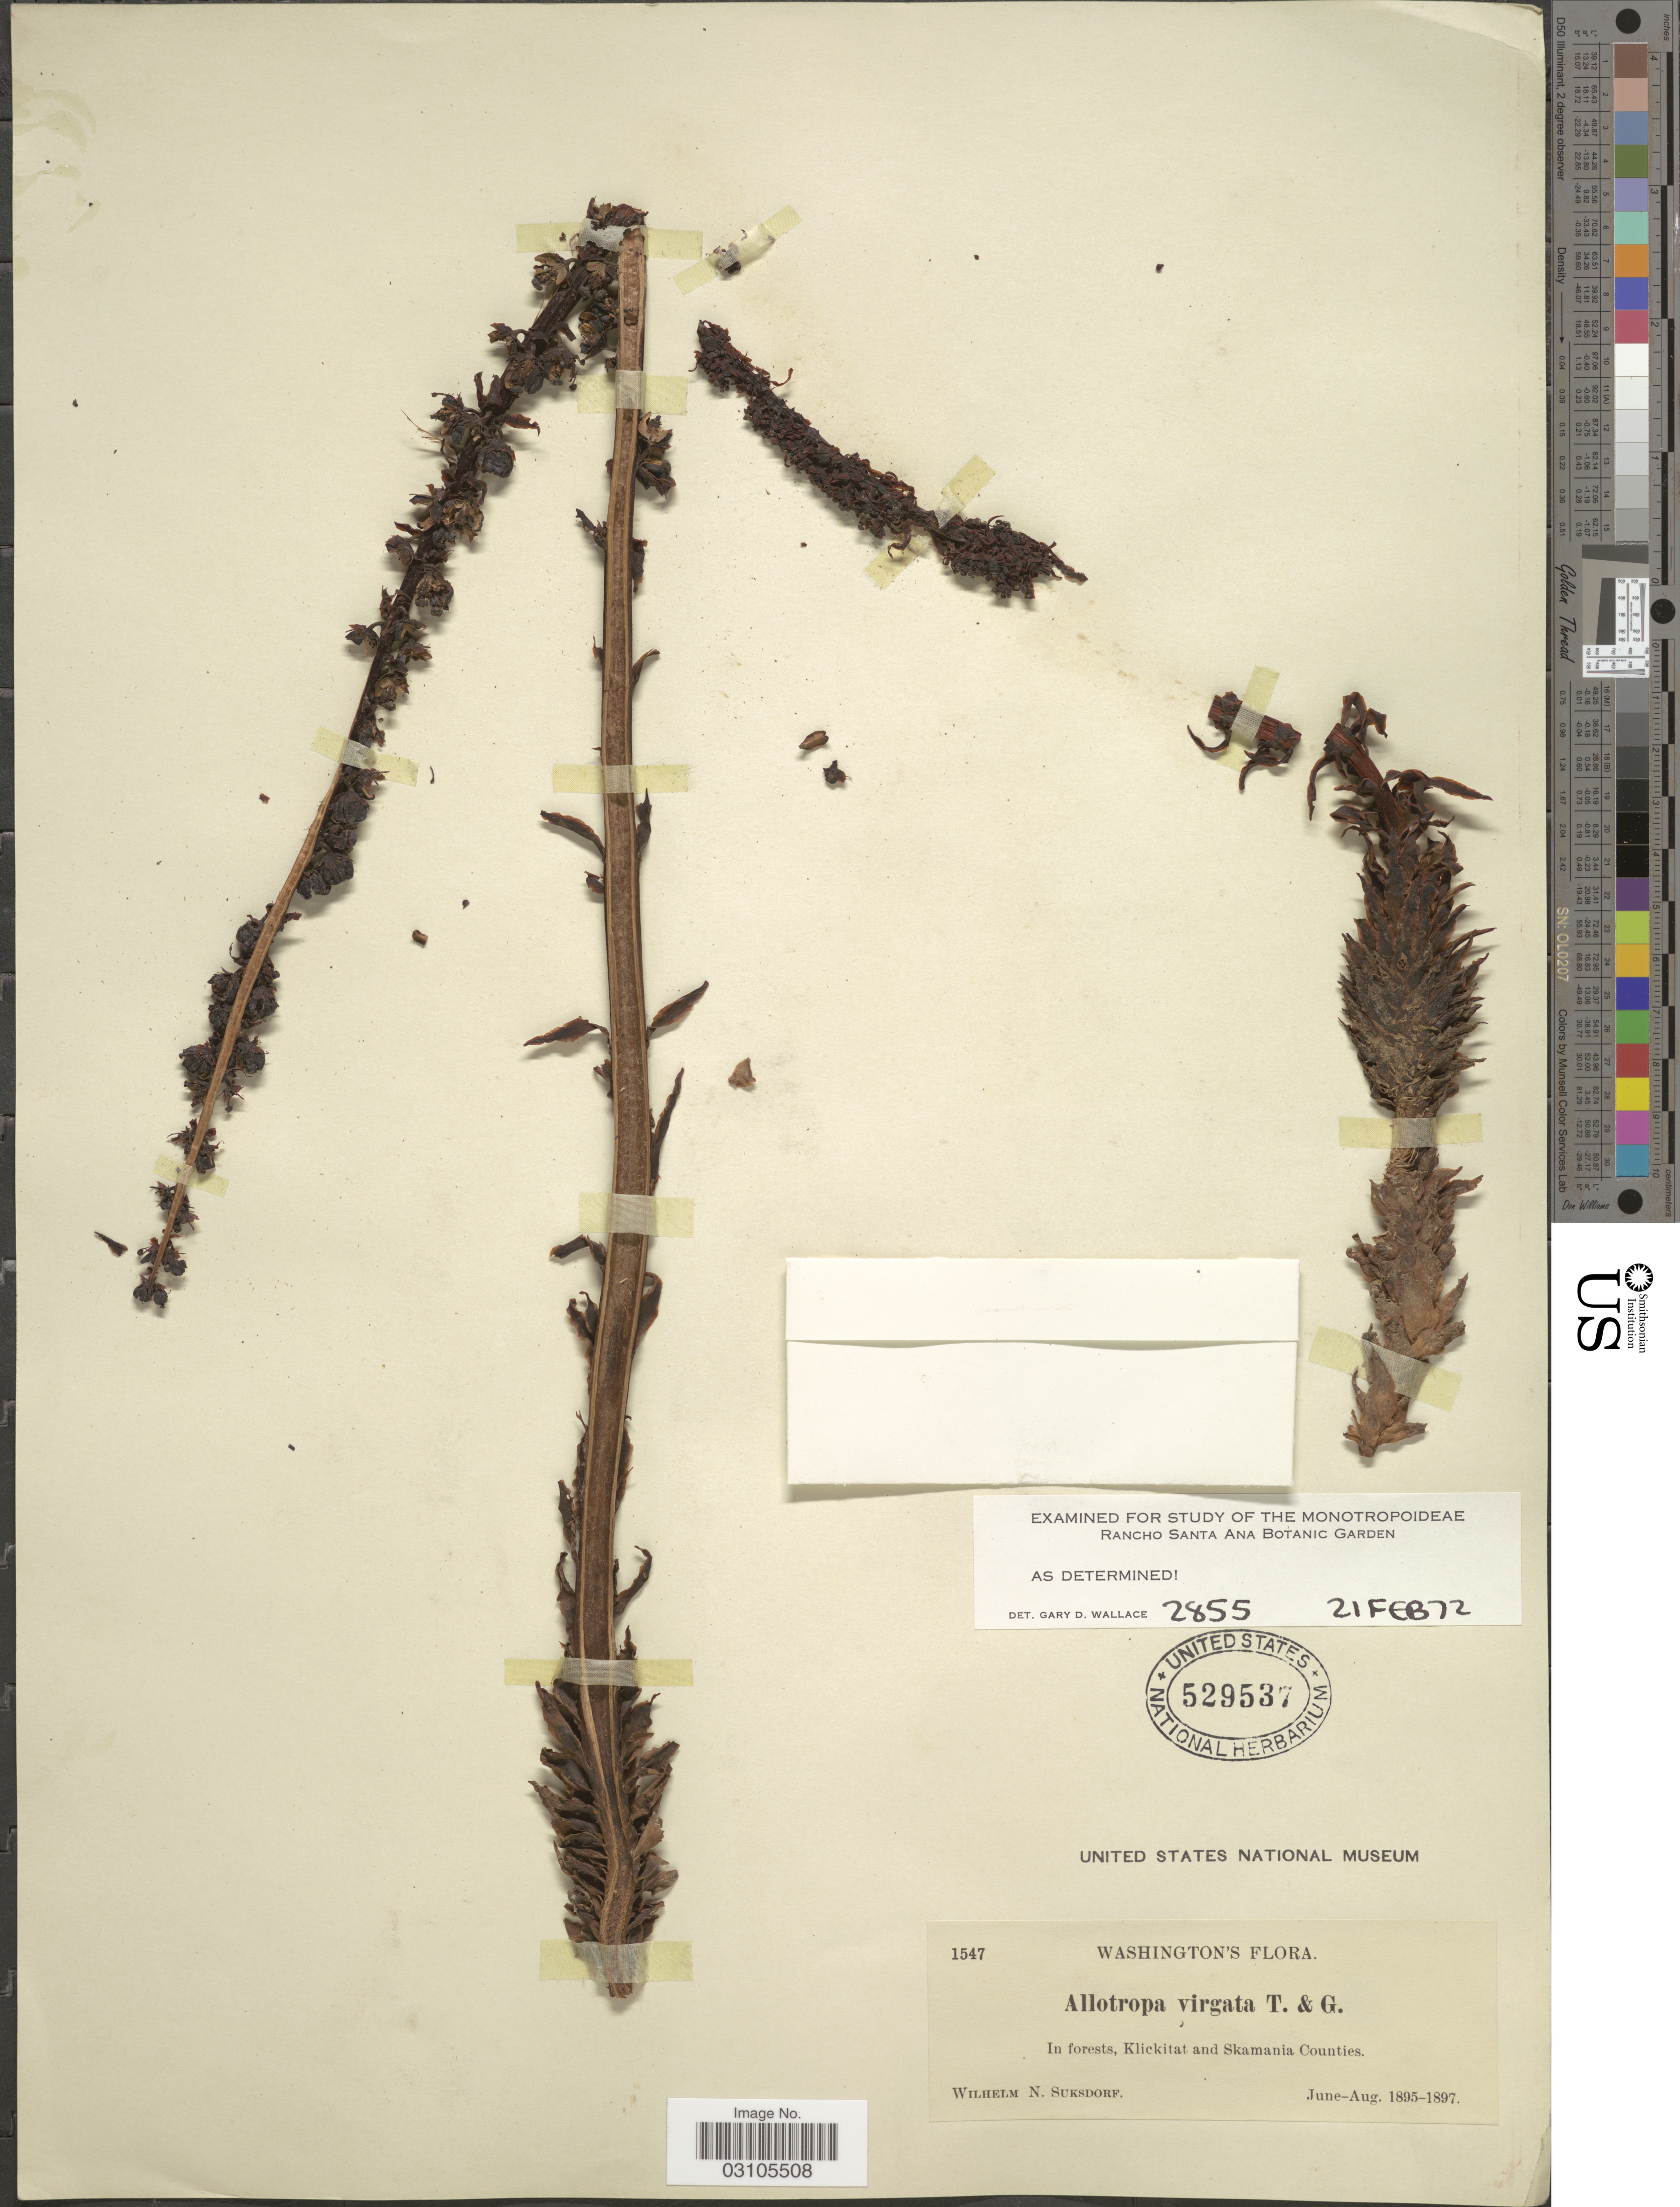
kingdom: Plantae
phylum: Tracheophyta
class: Magnoliopsida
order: Ericales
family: Ericaceae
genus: Allotropa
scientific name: Allotropa virgata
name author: Torr. & A. Gray ex A. Gray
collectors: W. N. Suksdorf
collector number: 1547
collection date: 1895-06/1897-08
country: United States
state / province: Washington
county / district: Klickitat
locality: In forests, Klickitat and Skamania Counties.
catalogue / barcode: US 529537